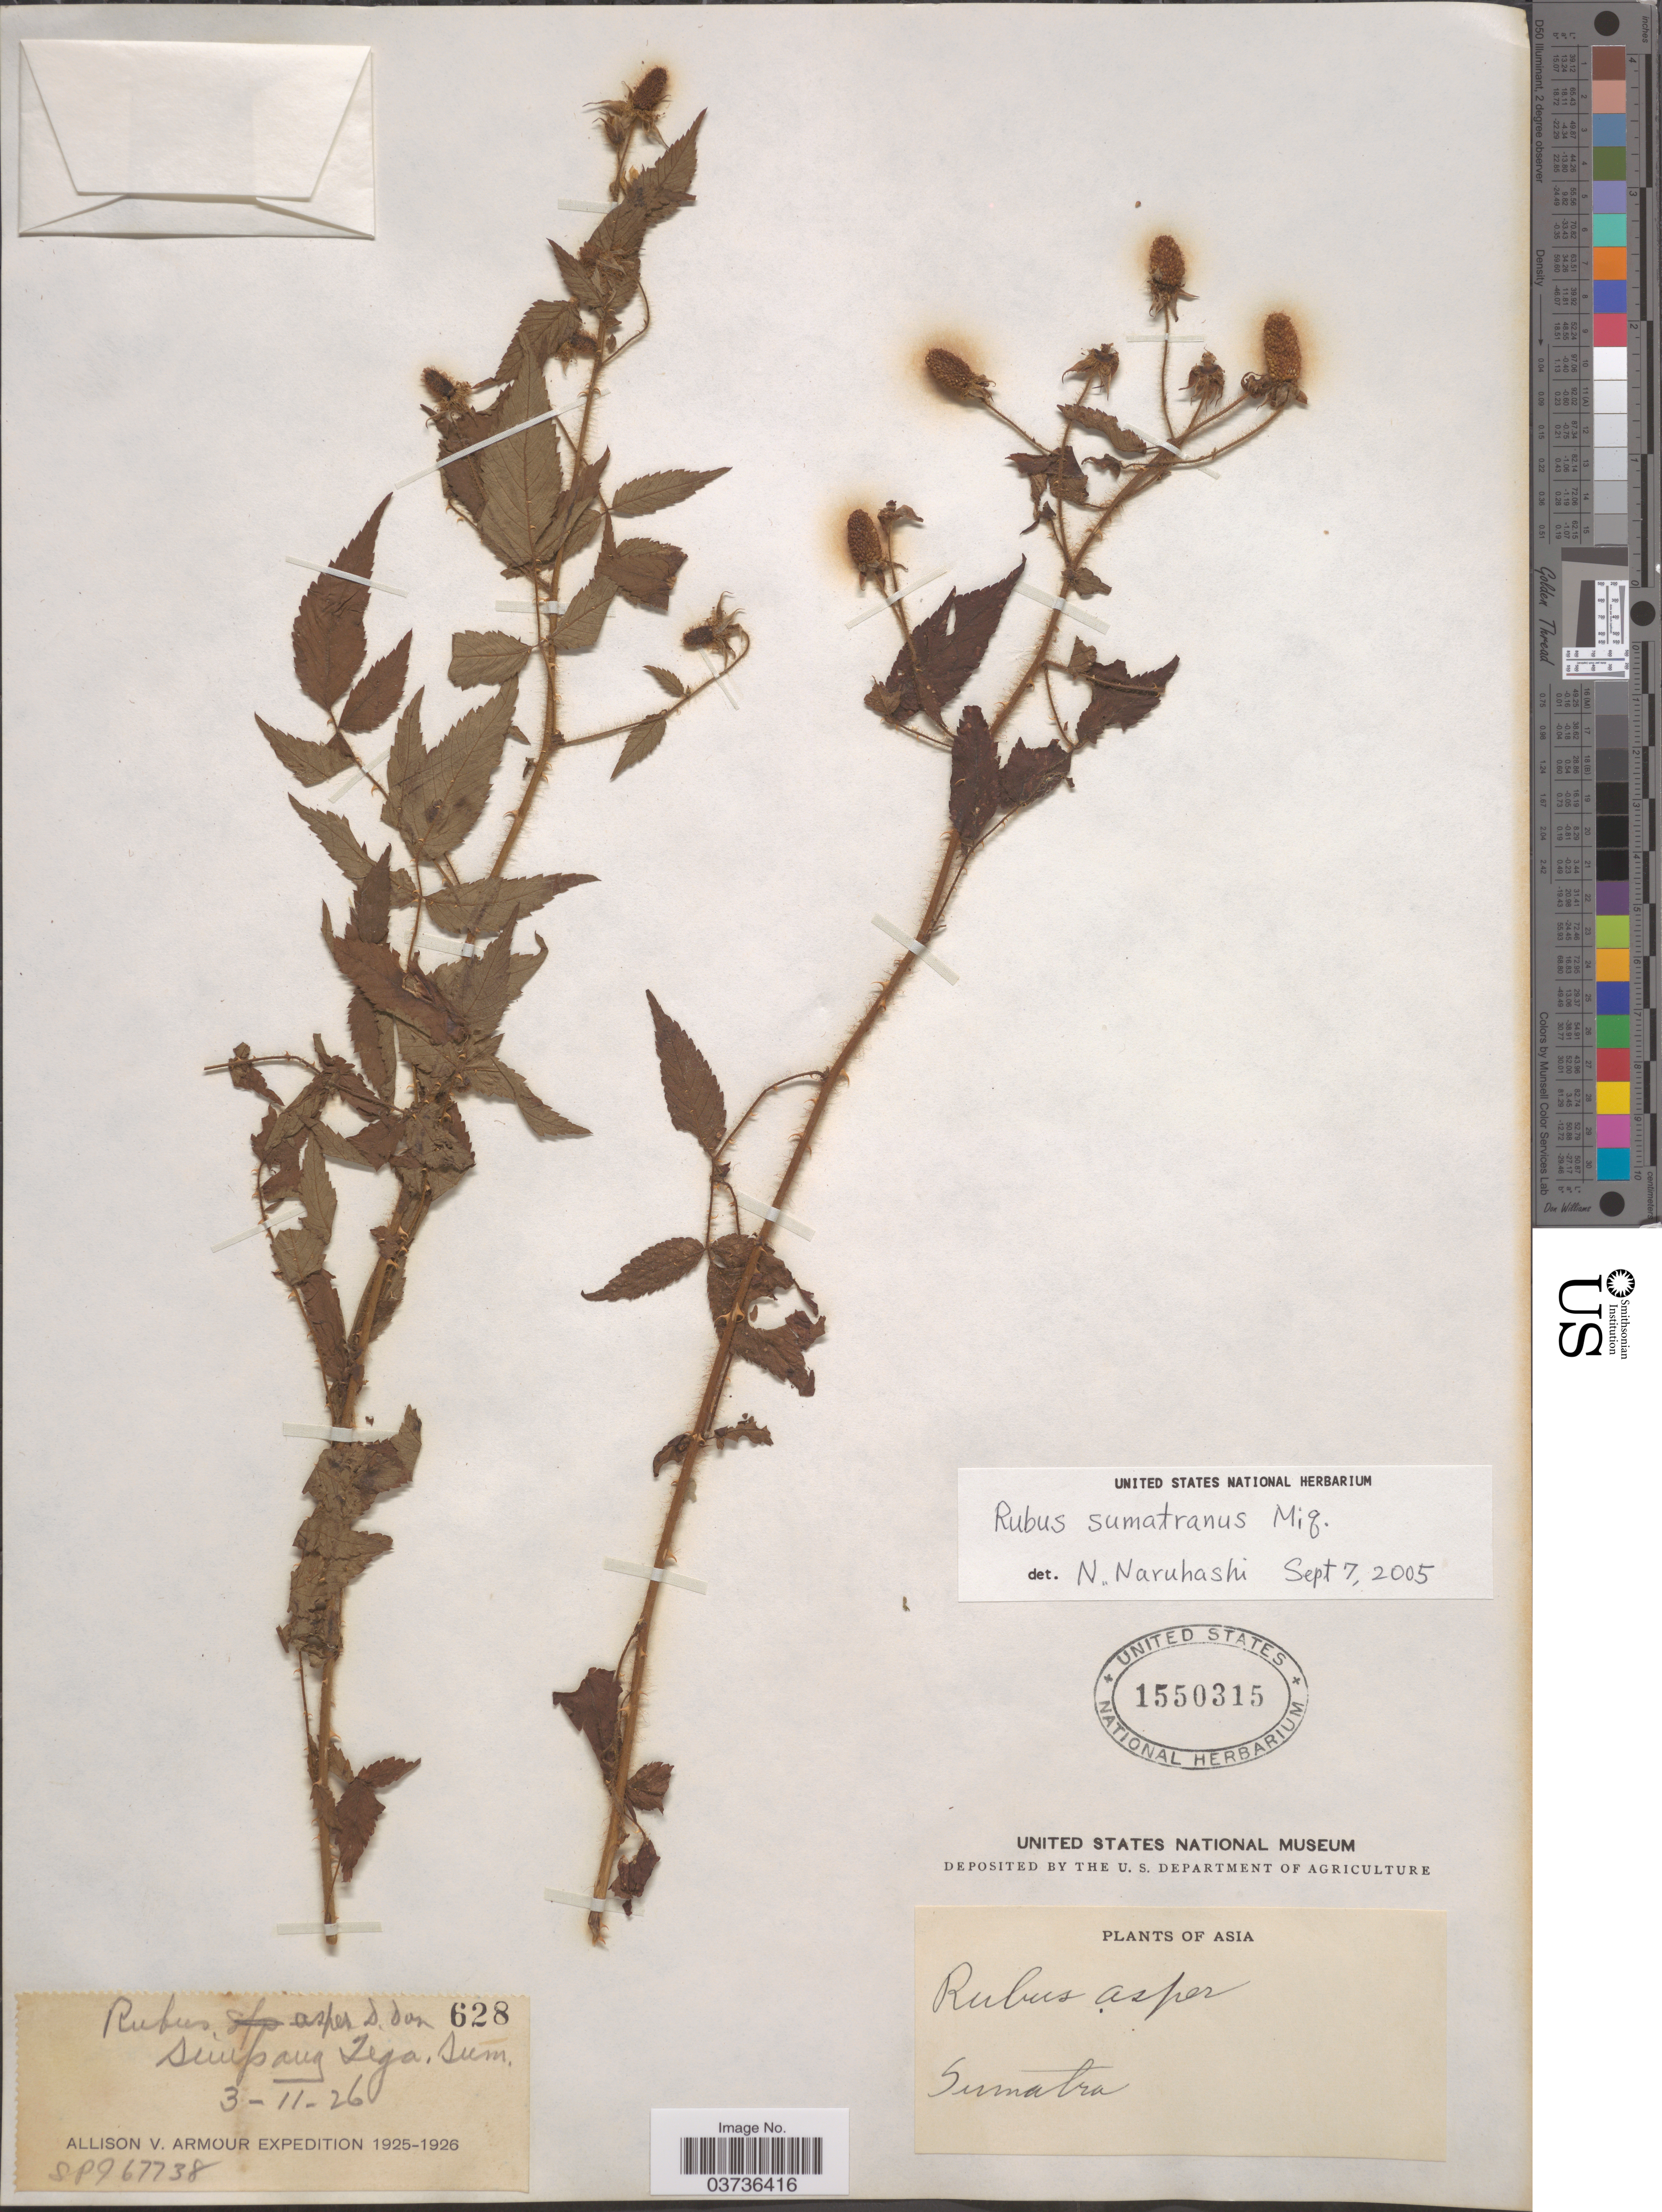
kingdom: Plantae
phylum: Tracheophyta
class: Magnoliopsida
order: Rosales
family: Rosaceae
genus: Rubus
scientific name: Rubus sumatranus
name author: Miq.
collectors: Allison V. Armour Expedition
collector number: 628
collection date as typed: Transcribed d/m/y: 3/11/26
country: Indonesia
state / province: Sumatra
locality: Simpang Lega [interpreted], Sum.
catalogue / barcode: US 1550315